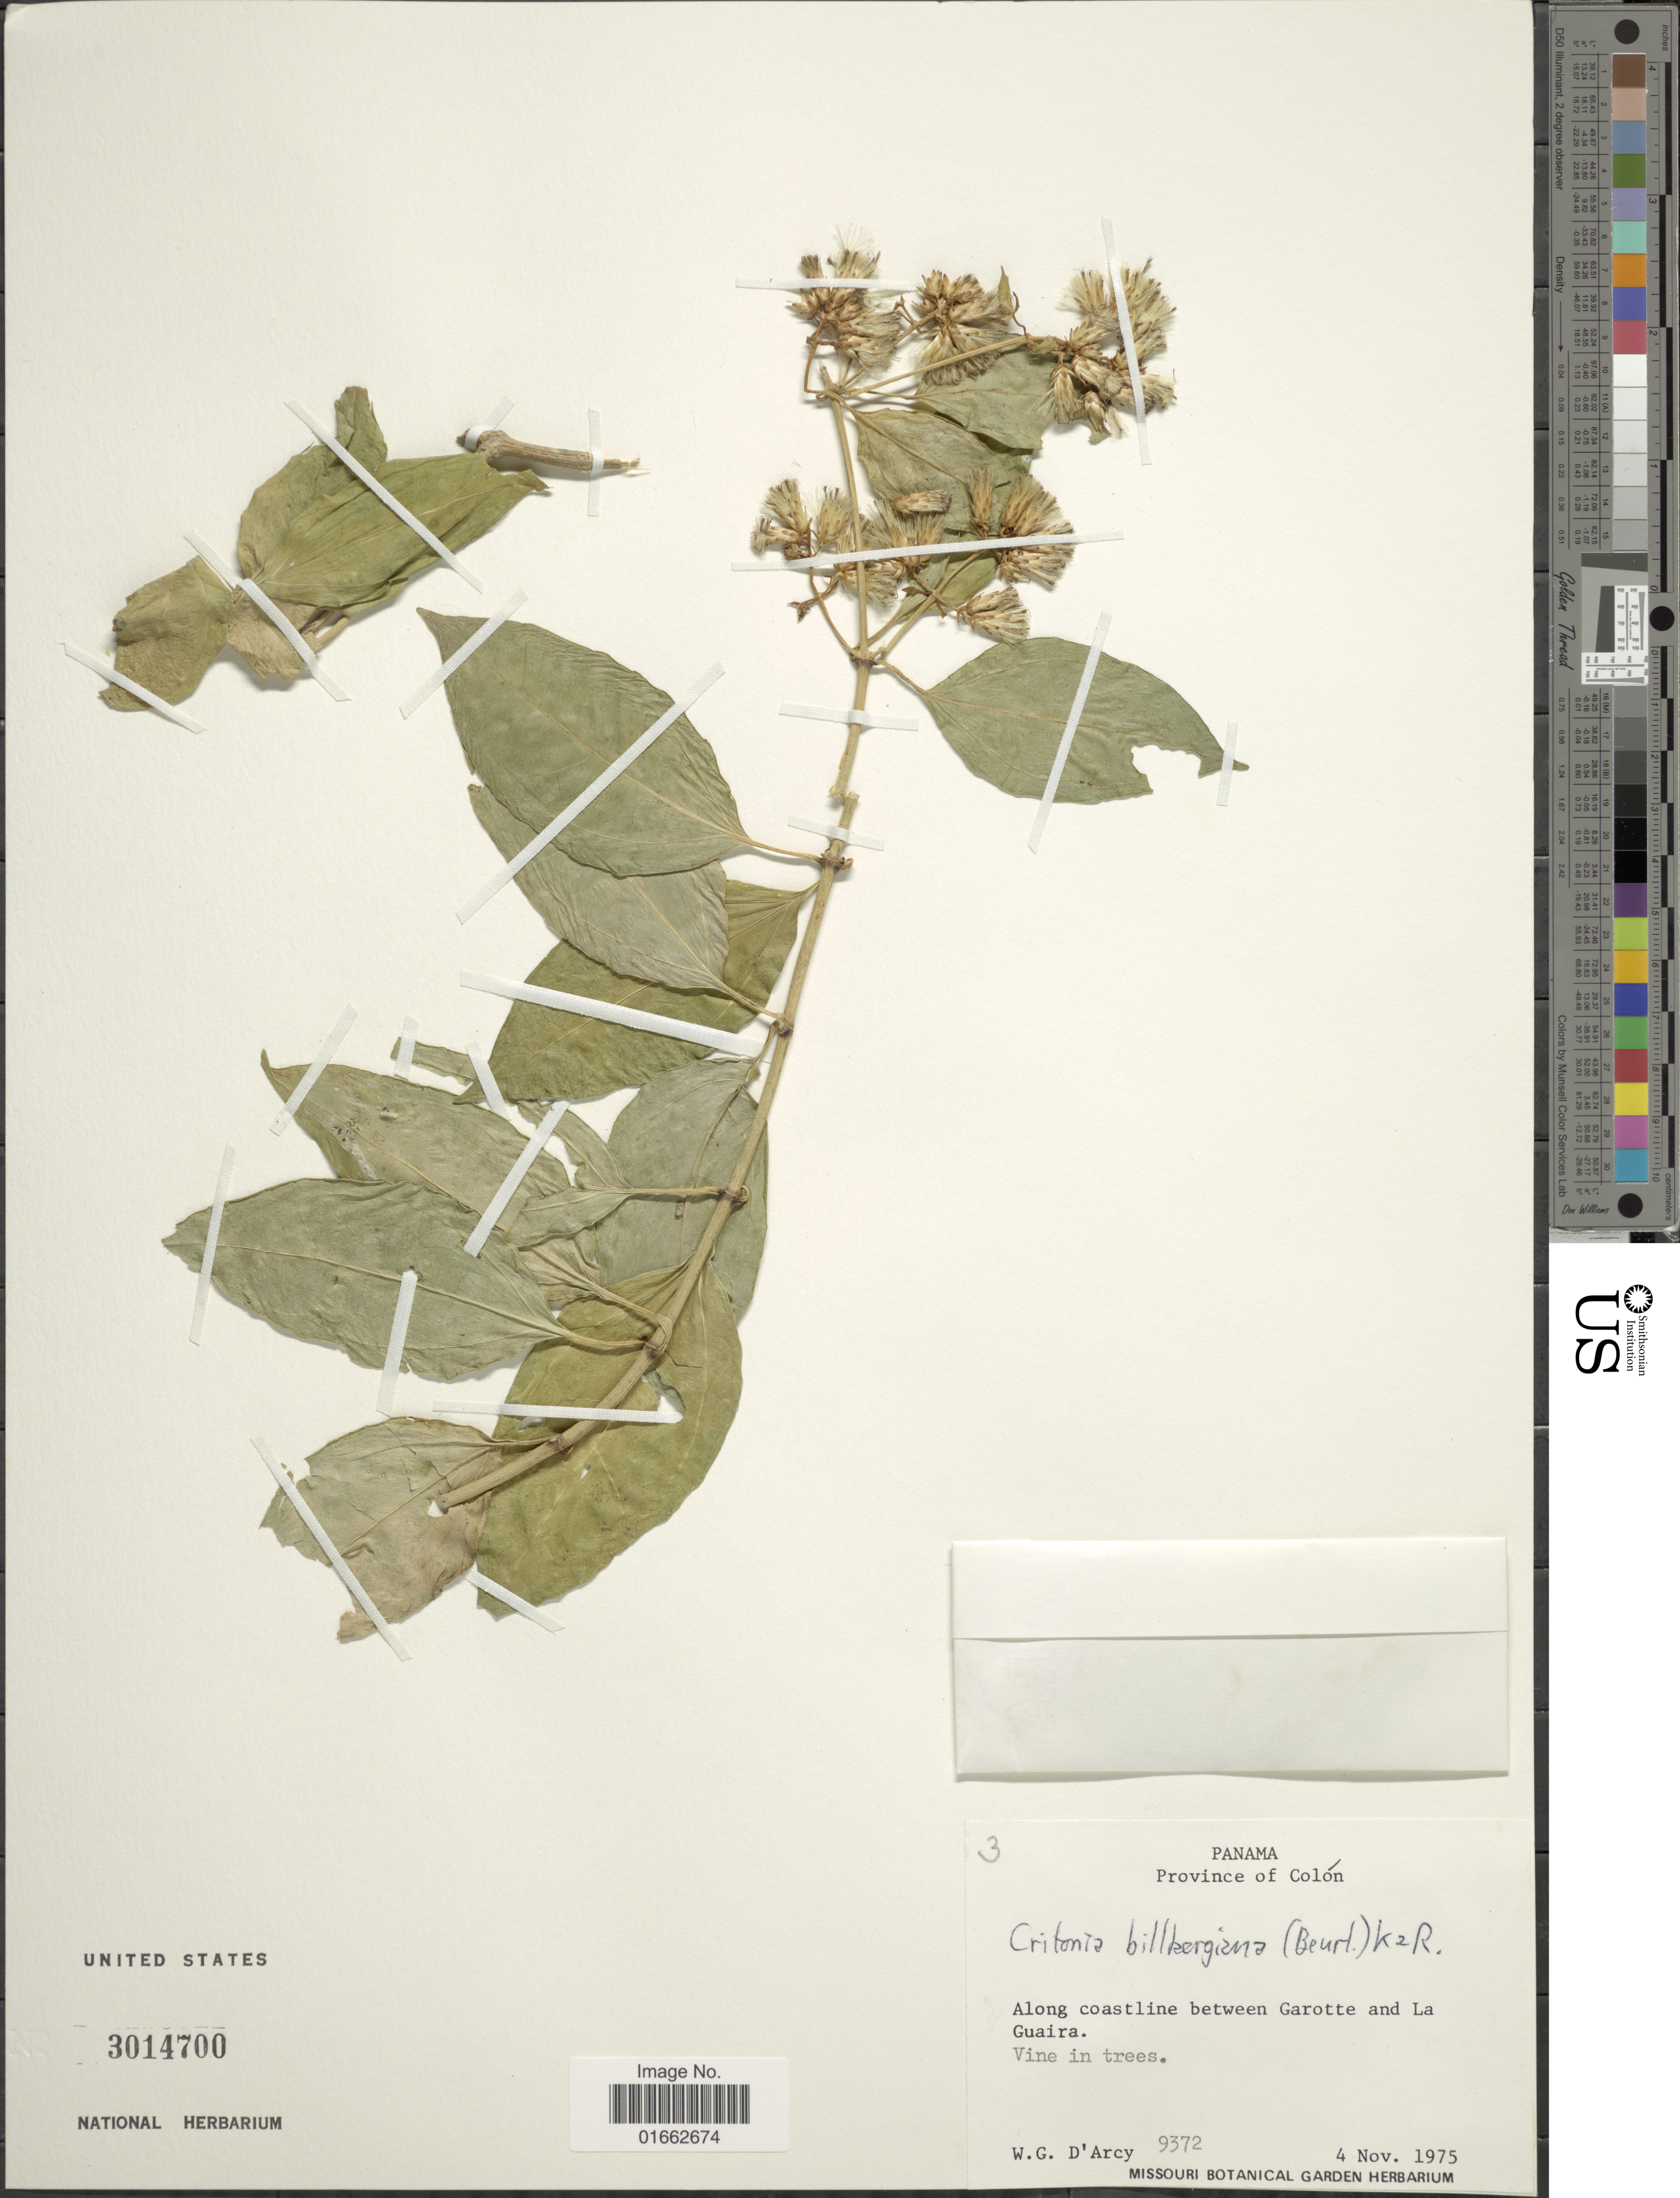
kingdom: Plantae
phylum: Tracheophyta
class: Magnoliopsida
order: Asterales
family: Asteraceae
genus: Critonia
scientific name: Critonia billbergiana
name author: (Beurl.) R.M. King & H. Rob.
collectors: W. G. D'Arcy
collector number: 9372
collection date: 1975-11-04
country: Panama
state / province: Colón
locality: Along coastline between Garotte and La Guiara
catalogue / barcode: US 3014700